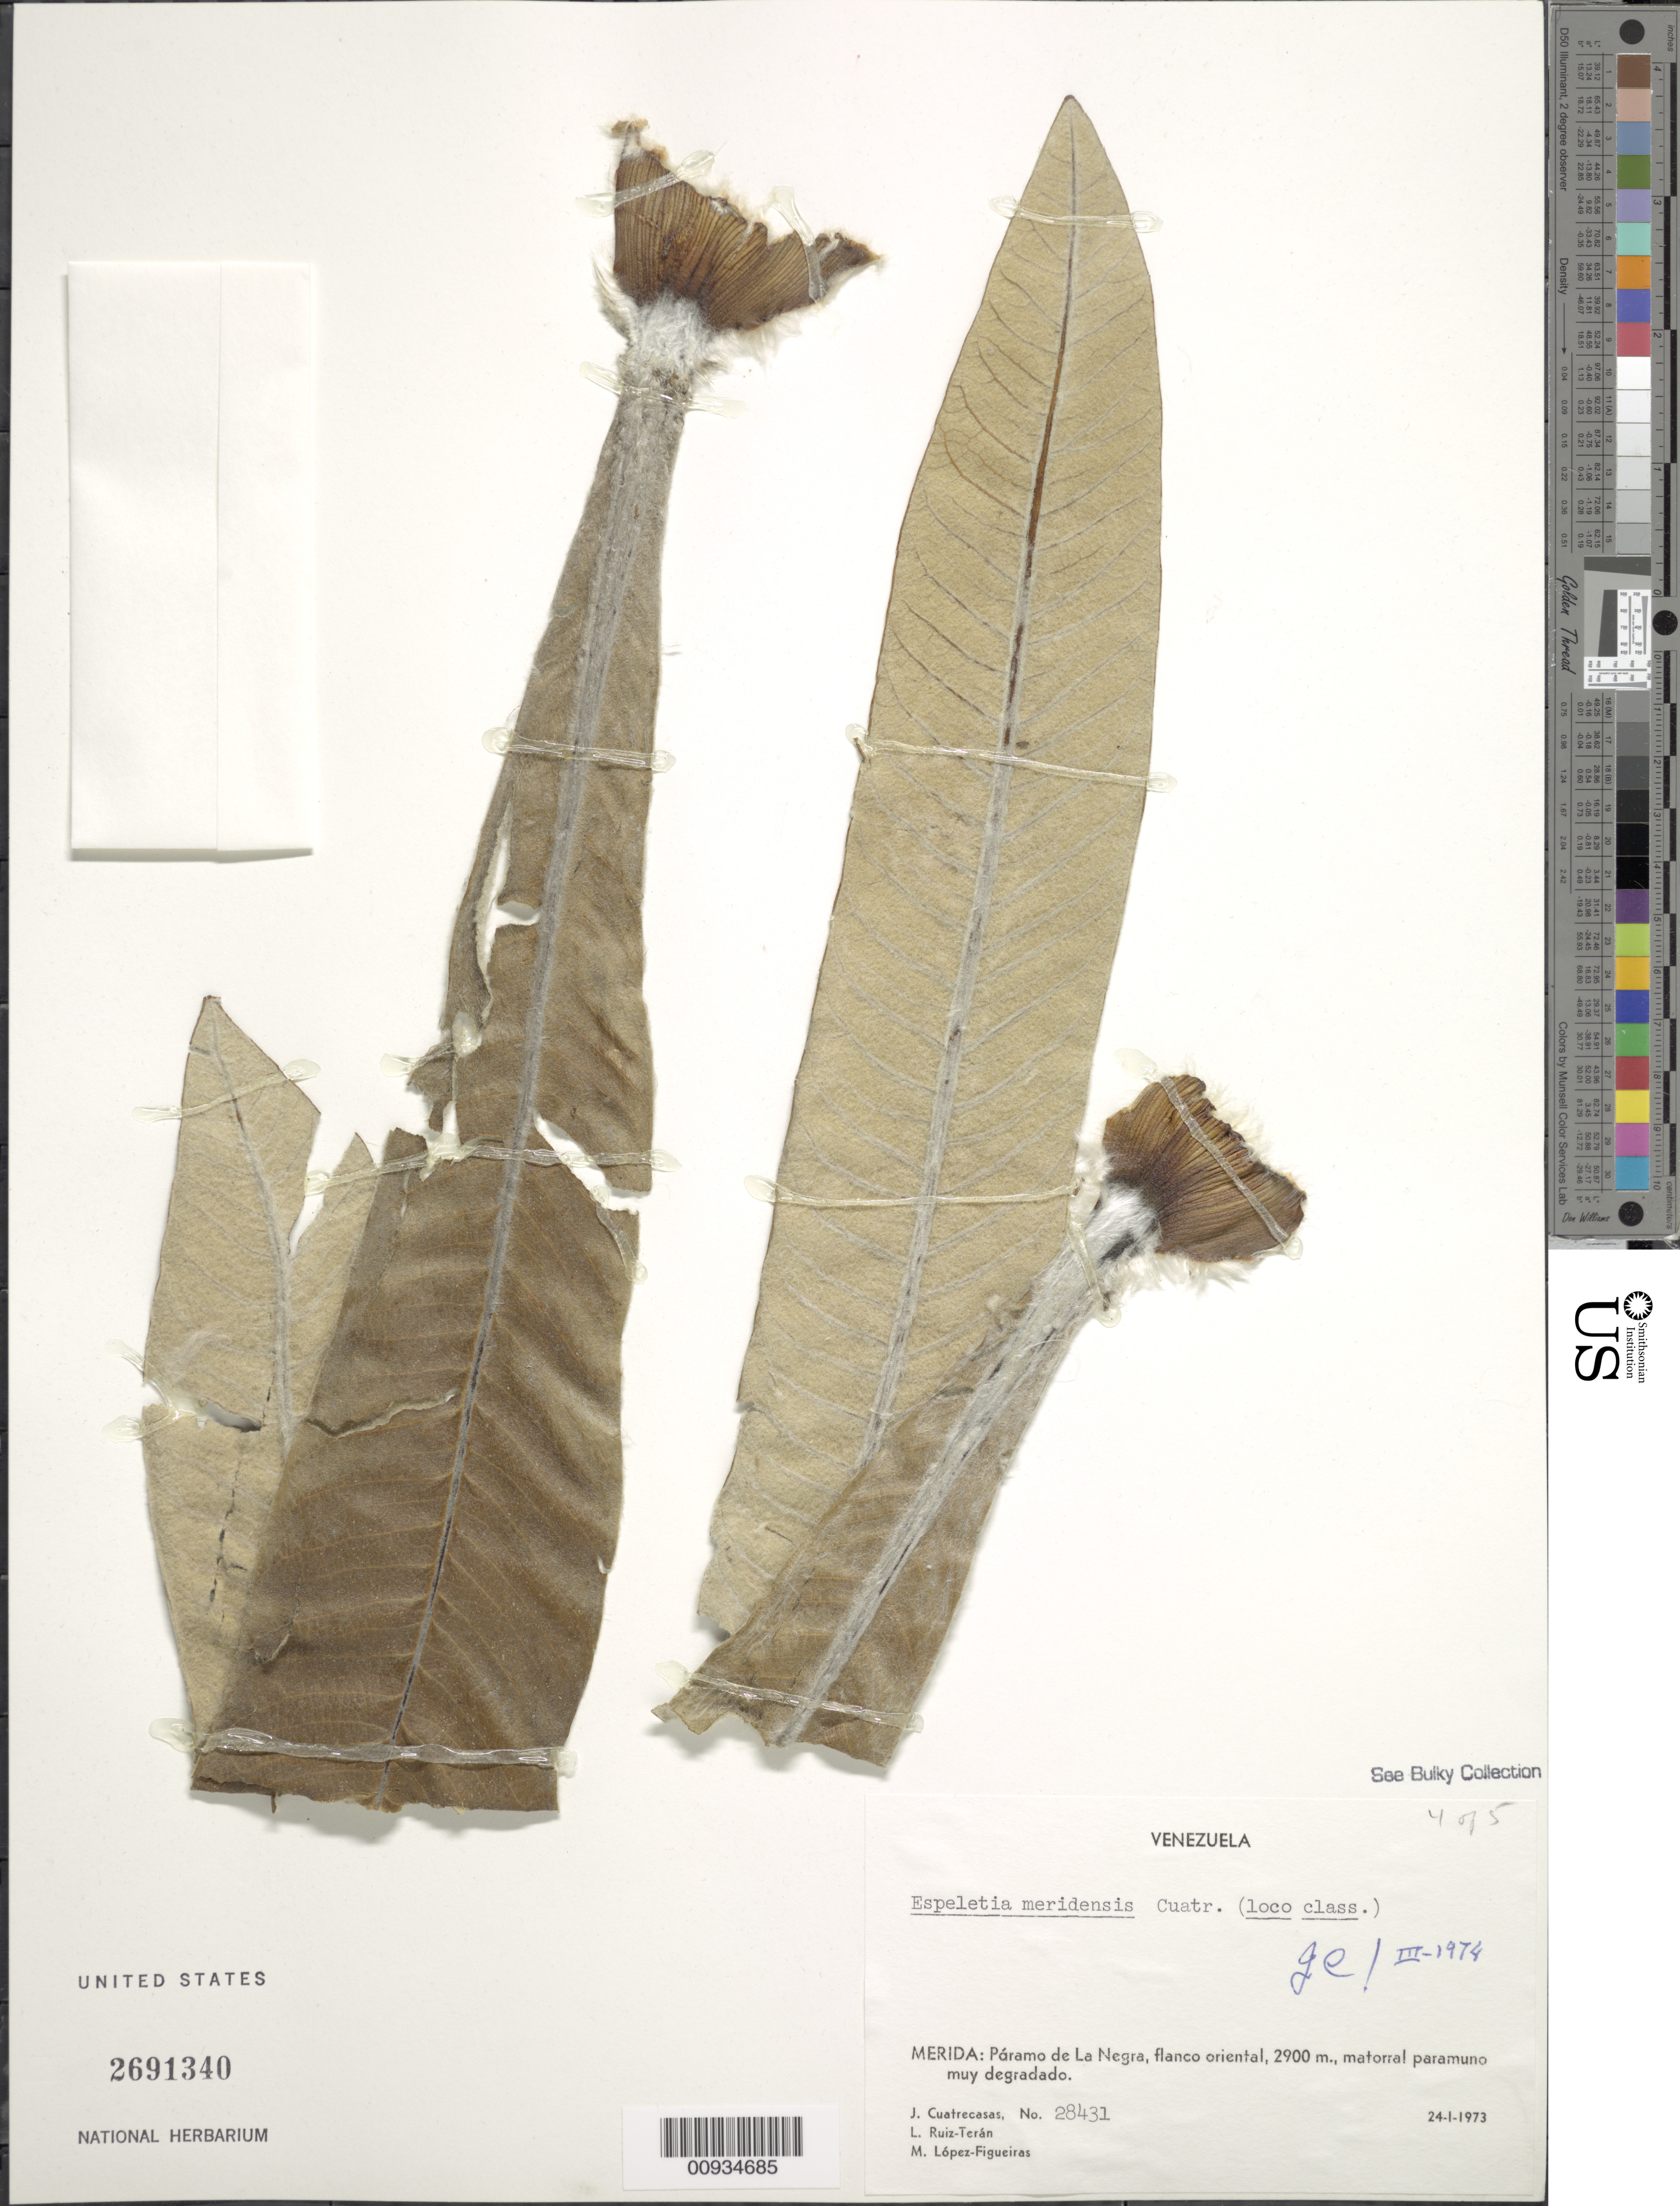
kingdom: Plantae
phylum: Tracheophyta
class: Magnoliopsida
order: Asterales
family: Asteraceae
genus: Espeletiopsis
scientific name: Espeletiopsis meridensis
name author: (Cuatrec.) Cuatrec.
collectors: J. Cuatrecasas, L. E. Ruíz-Terán & M. López Figueiras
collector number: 28431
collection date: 1973-01-24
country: Venezuela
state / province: Mérida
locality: Merida: Paramo de La Negra,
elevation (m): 2900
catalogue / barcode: US 2691340